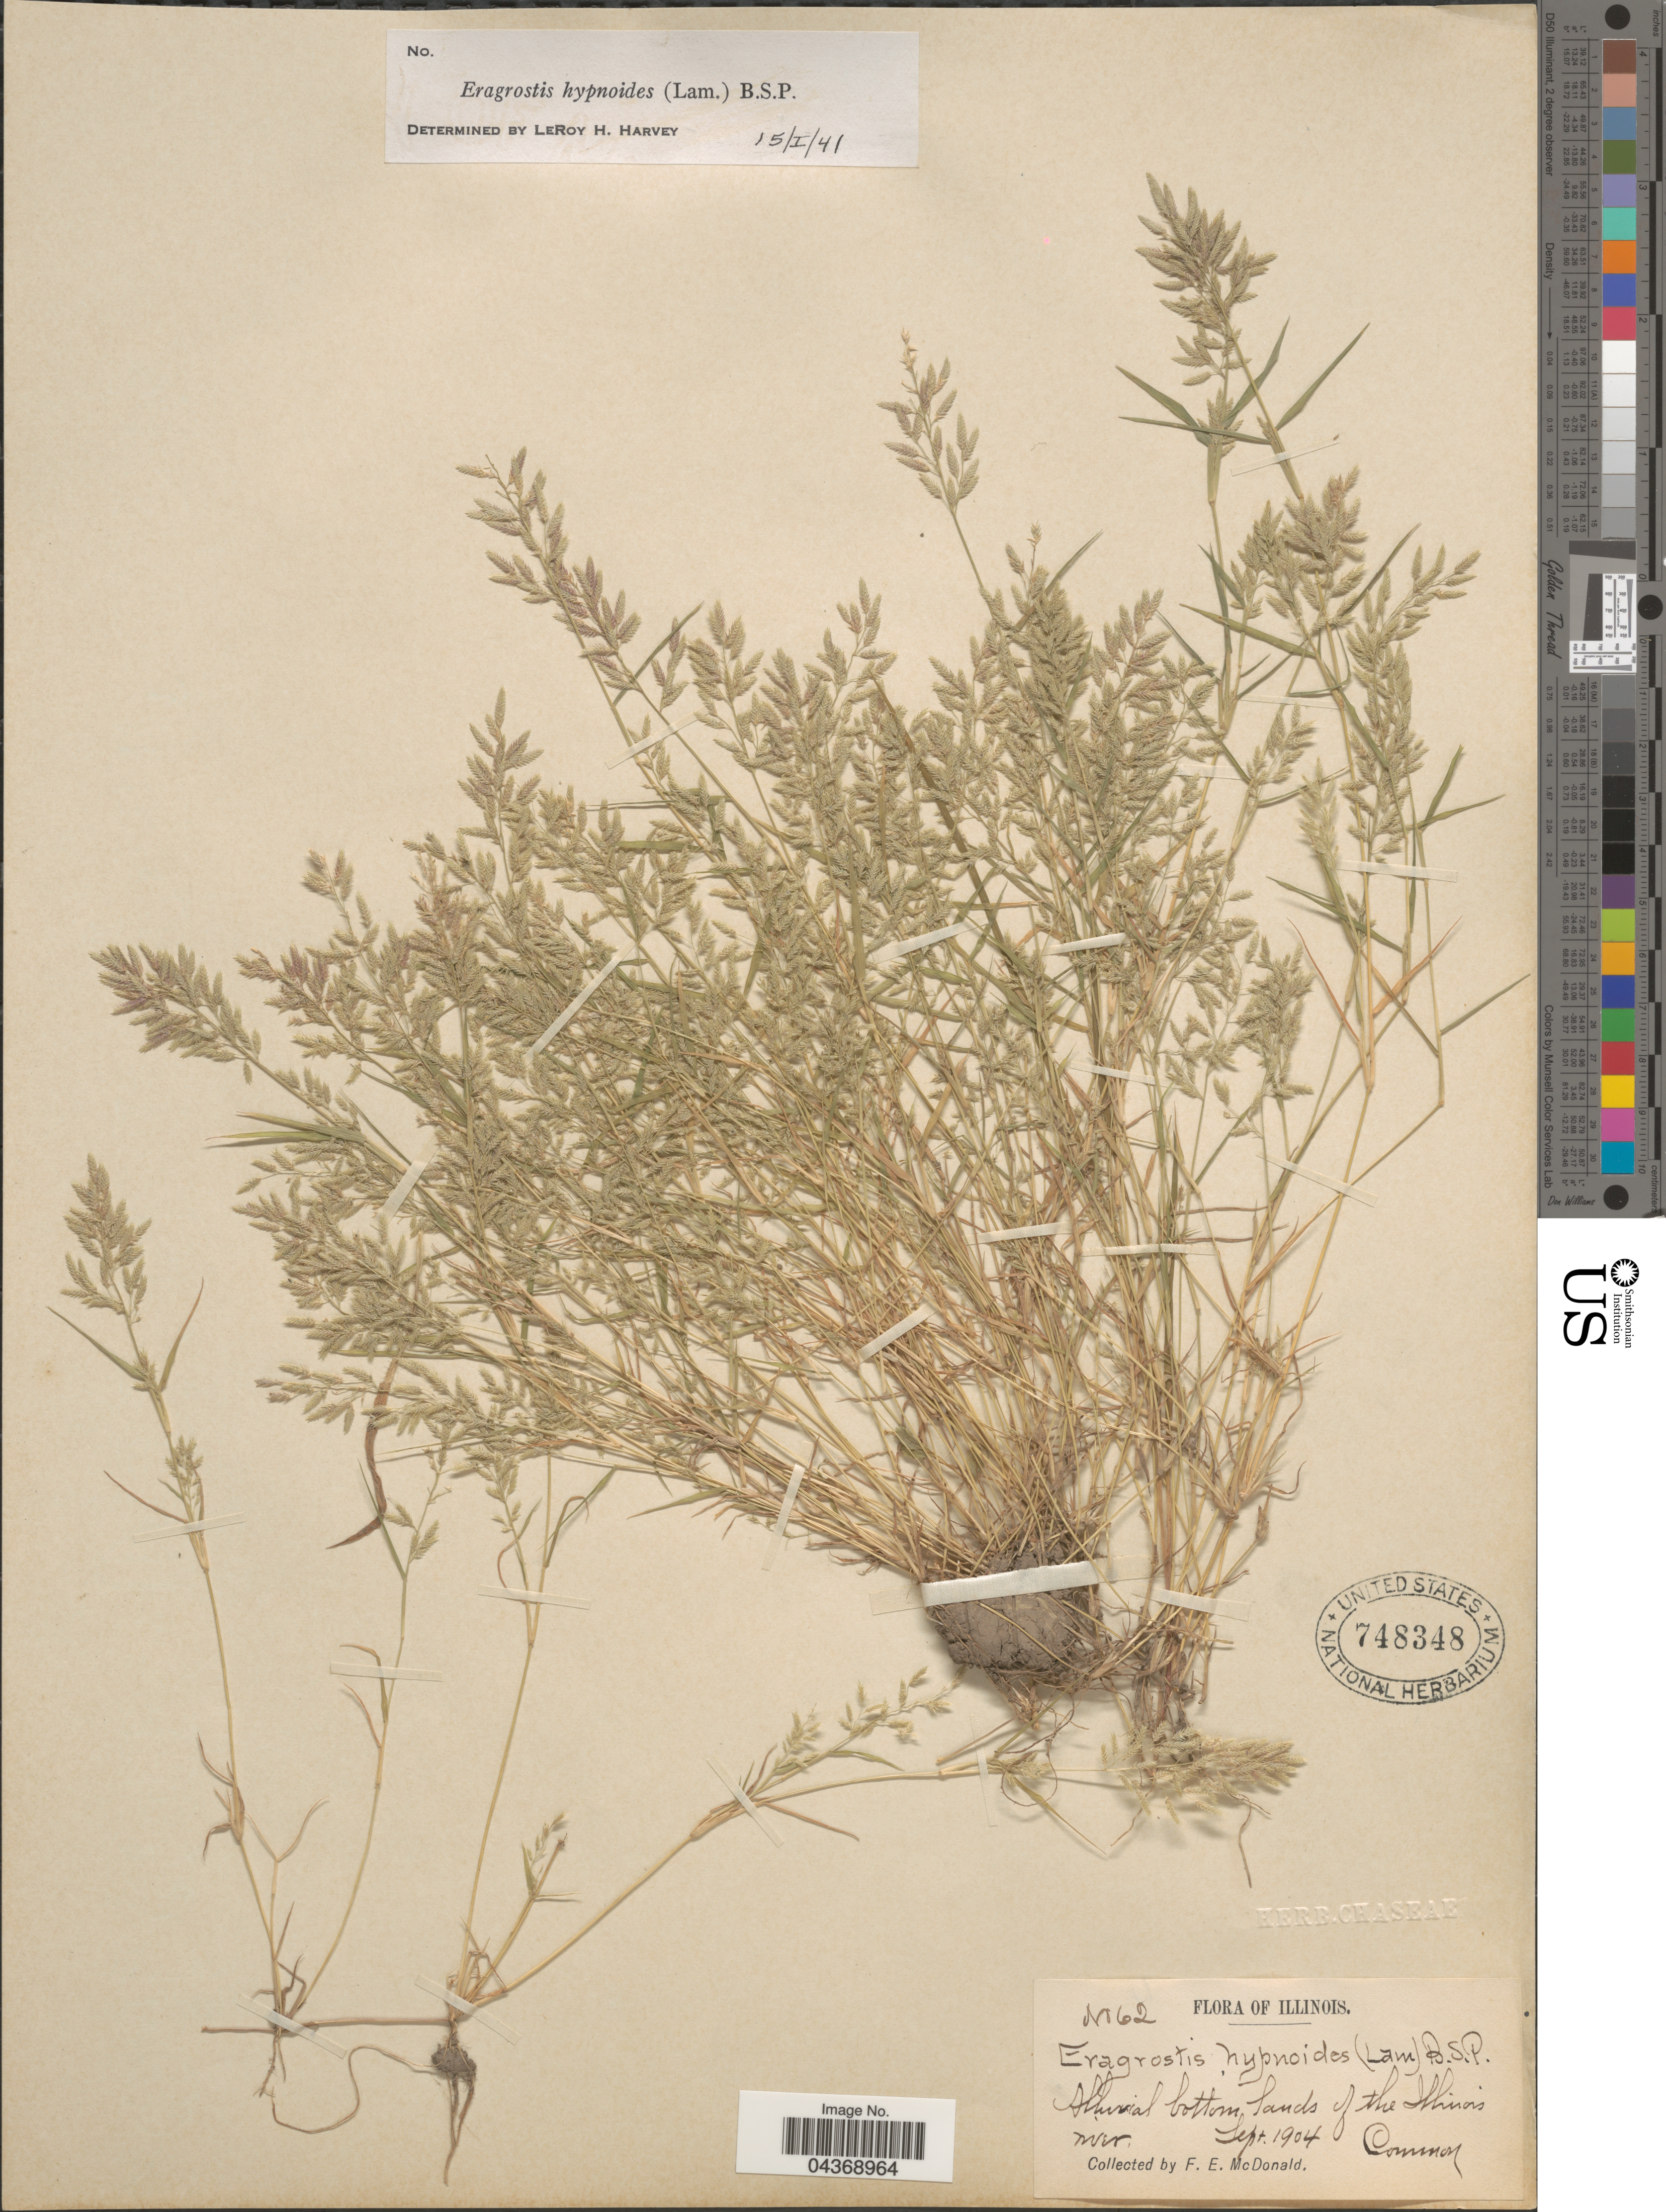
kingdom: Plantae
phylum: Tracheophyta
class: Liliopsida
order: Poales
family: Poaceae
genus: Eragrostis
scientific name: Eragrostis intermedia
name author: Hitchc.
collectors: F. E. McDonald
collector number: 62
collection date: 1904-09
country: United States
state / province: Illinois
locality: Alluvial bottom lands of the Illinois river.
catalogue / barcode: US 748348